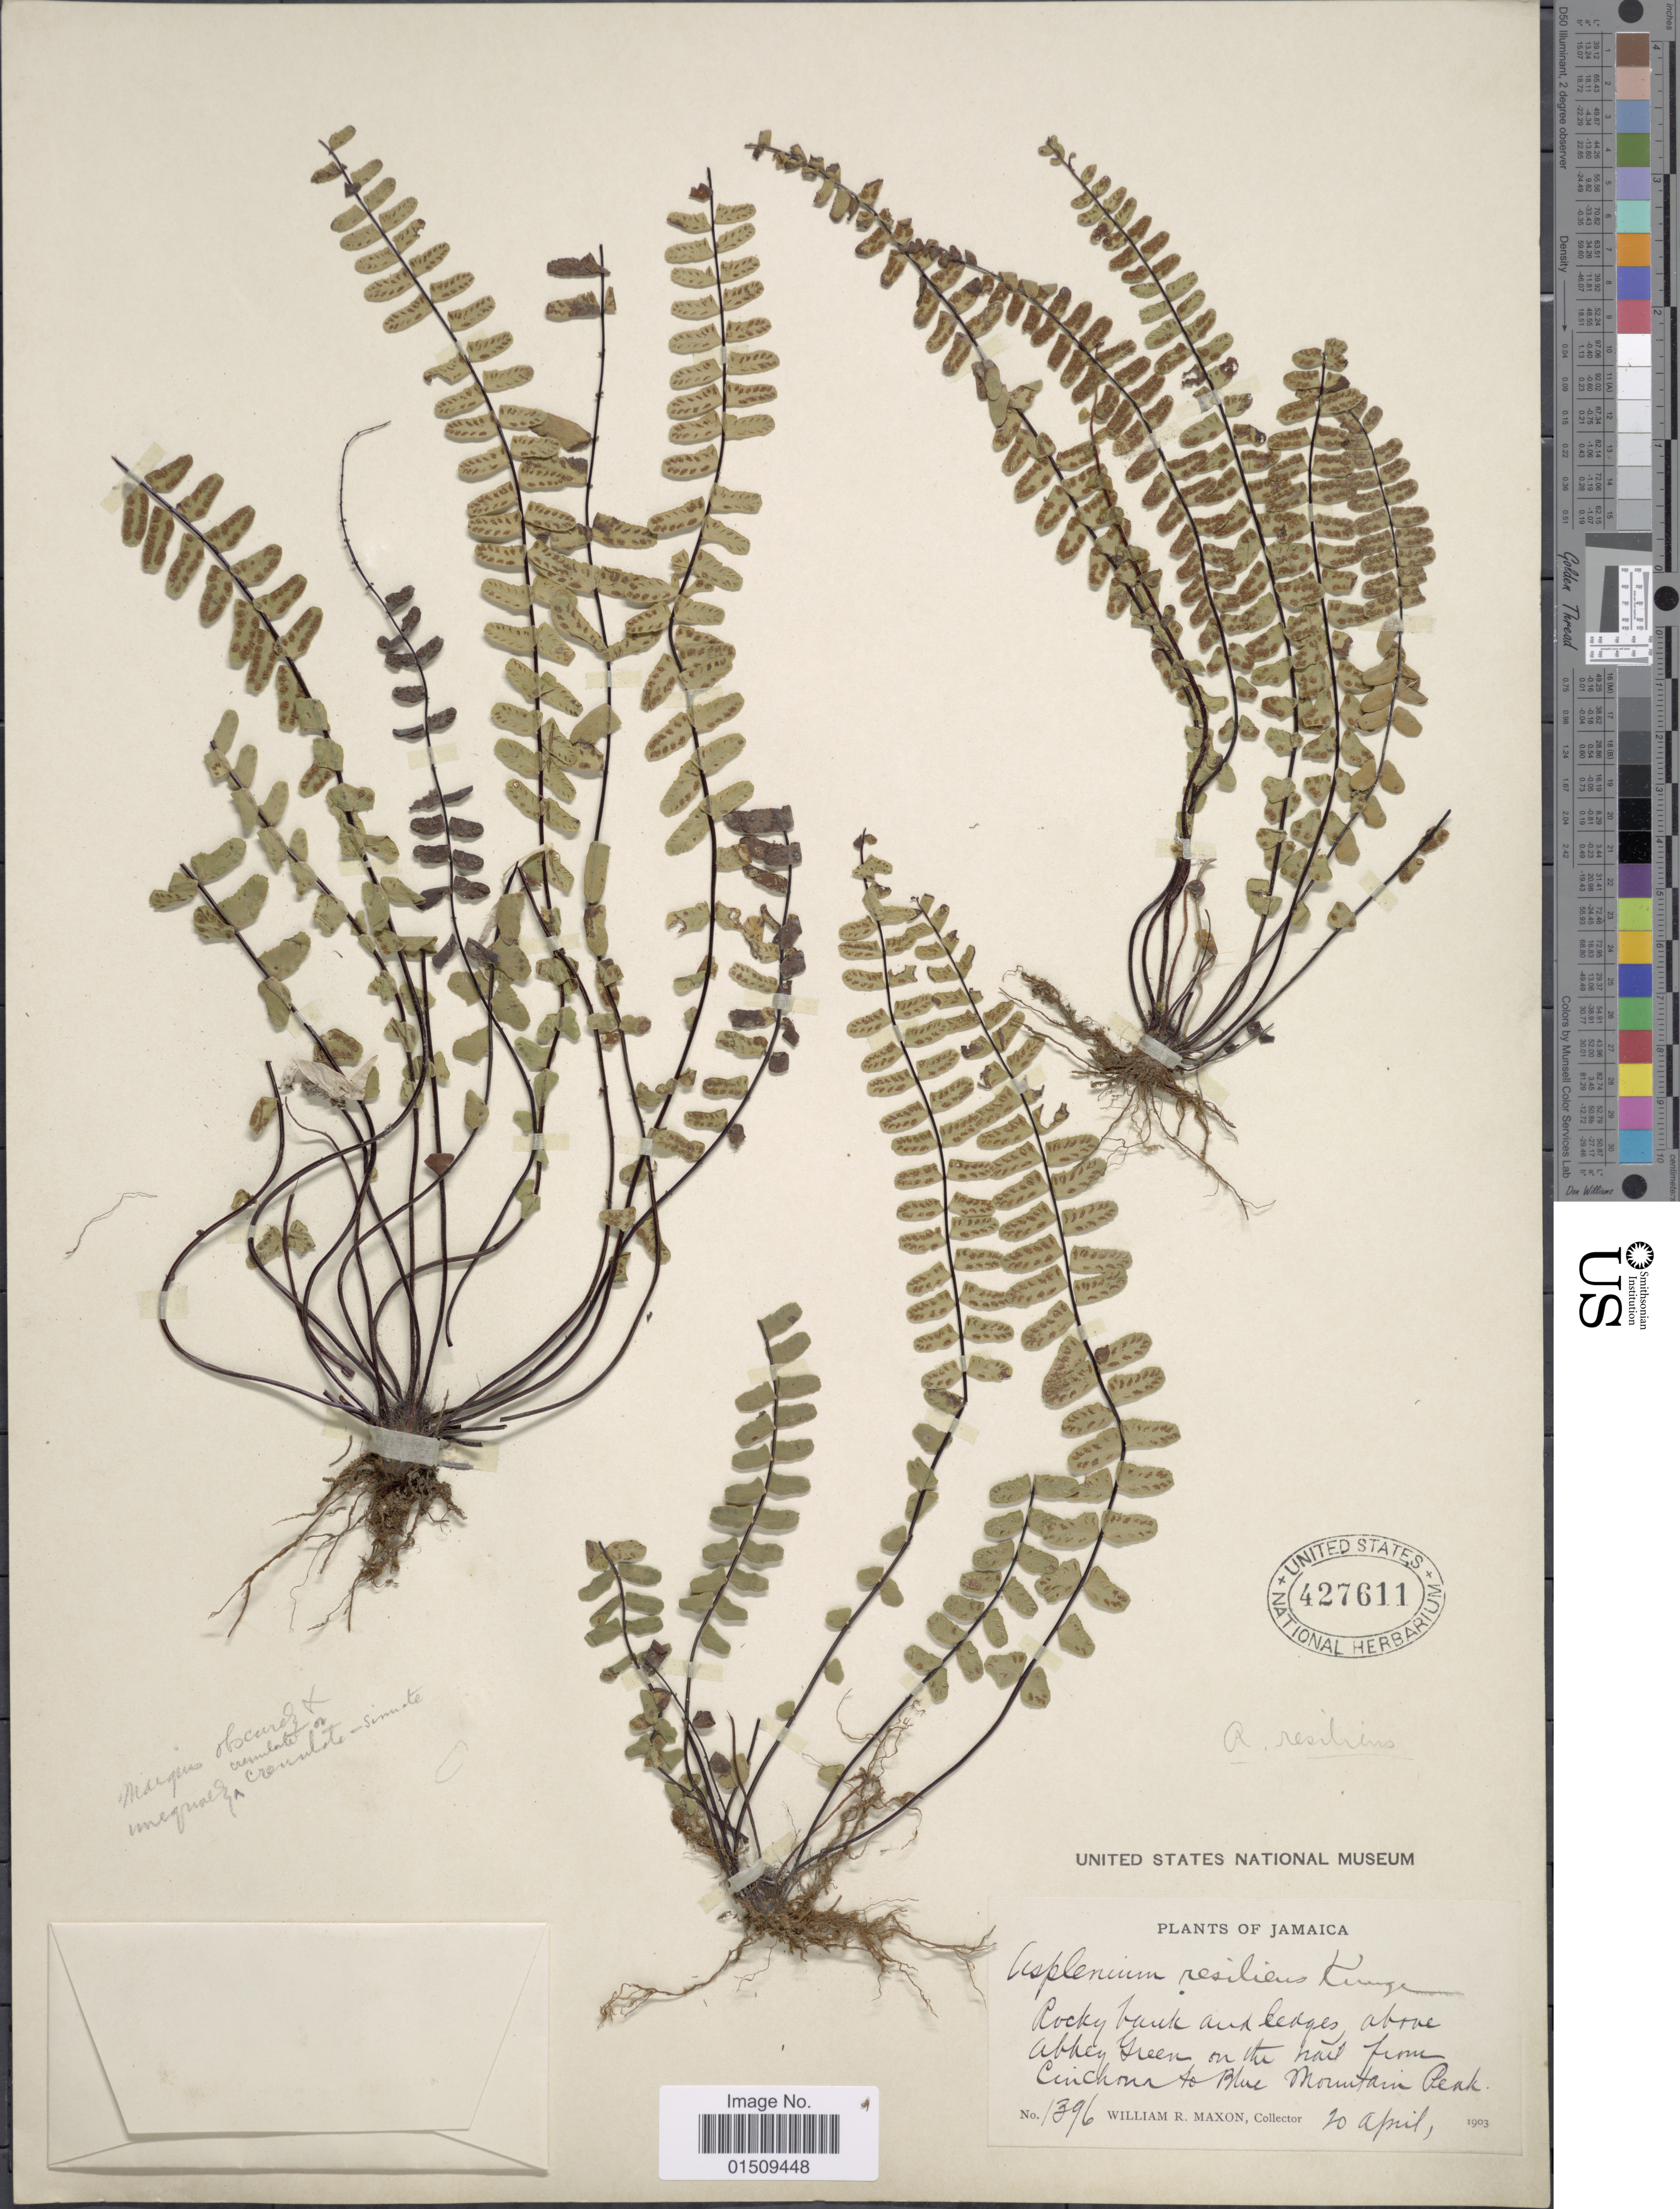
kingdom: Plantae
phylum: Tracheophyta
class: Polypodiopsida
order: Polypodiales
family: Aspleniaceae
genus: Asplenium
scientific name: Asplenium resiliens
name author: Kunze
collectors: W. R. Maxon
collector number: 1396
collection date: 1903-04-20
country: Jamaica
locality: Rocky bank and ledges above Abbey Green on the trail from Cinchona to Blue Mountain Peak.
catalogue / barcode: US 427611